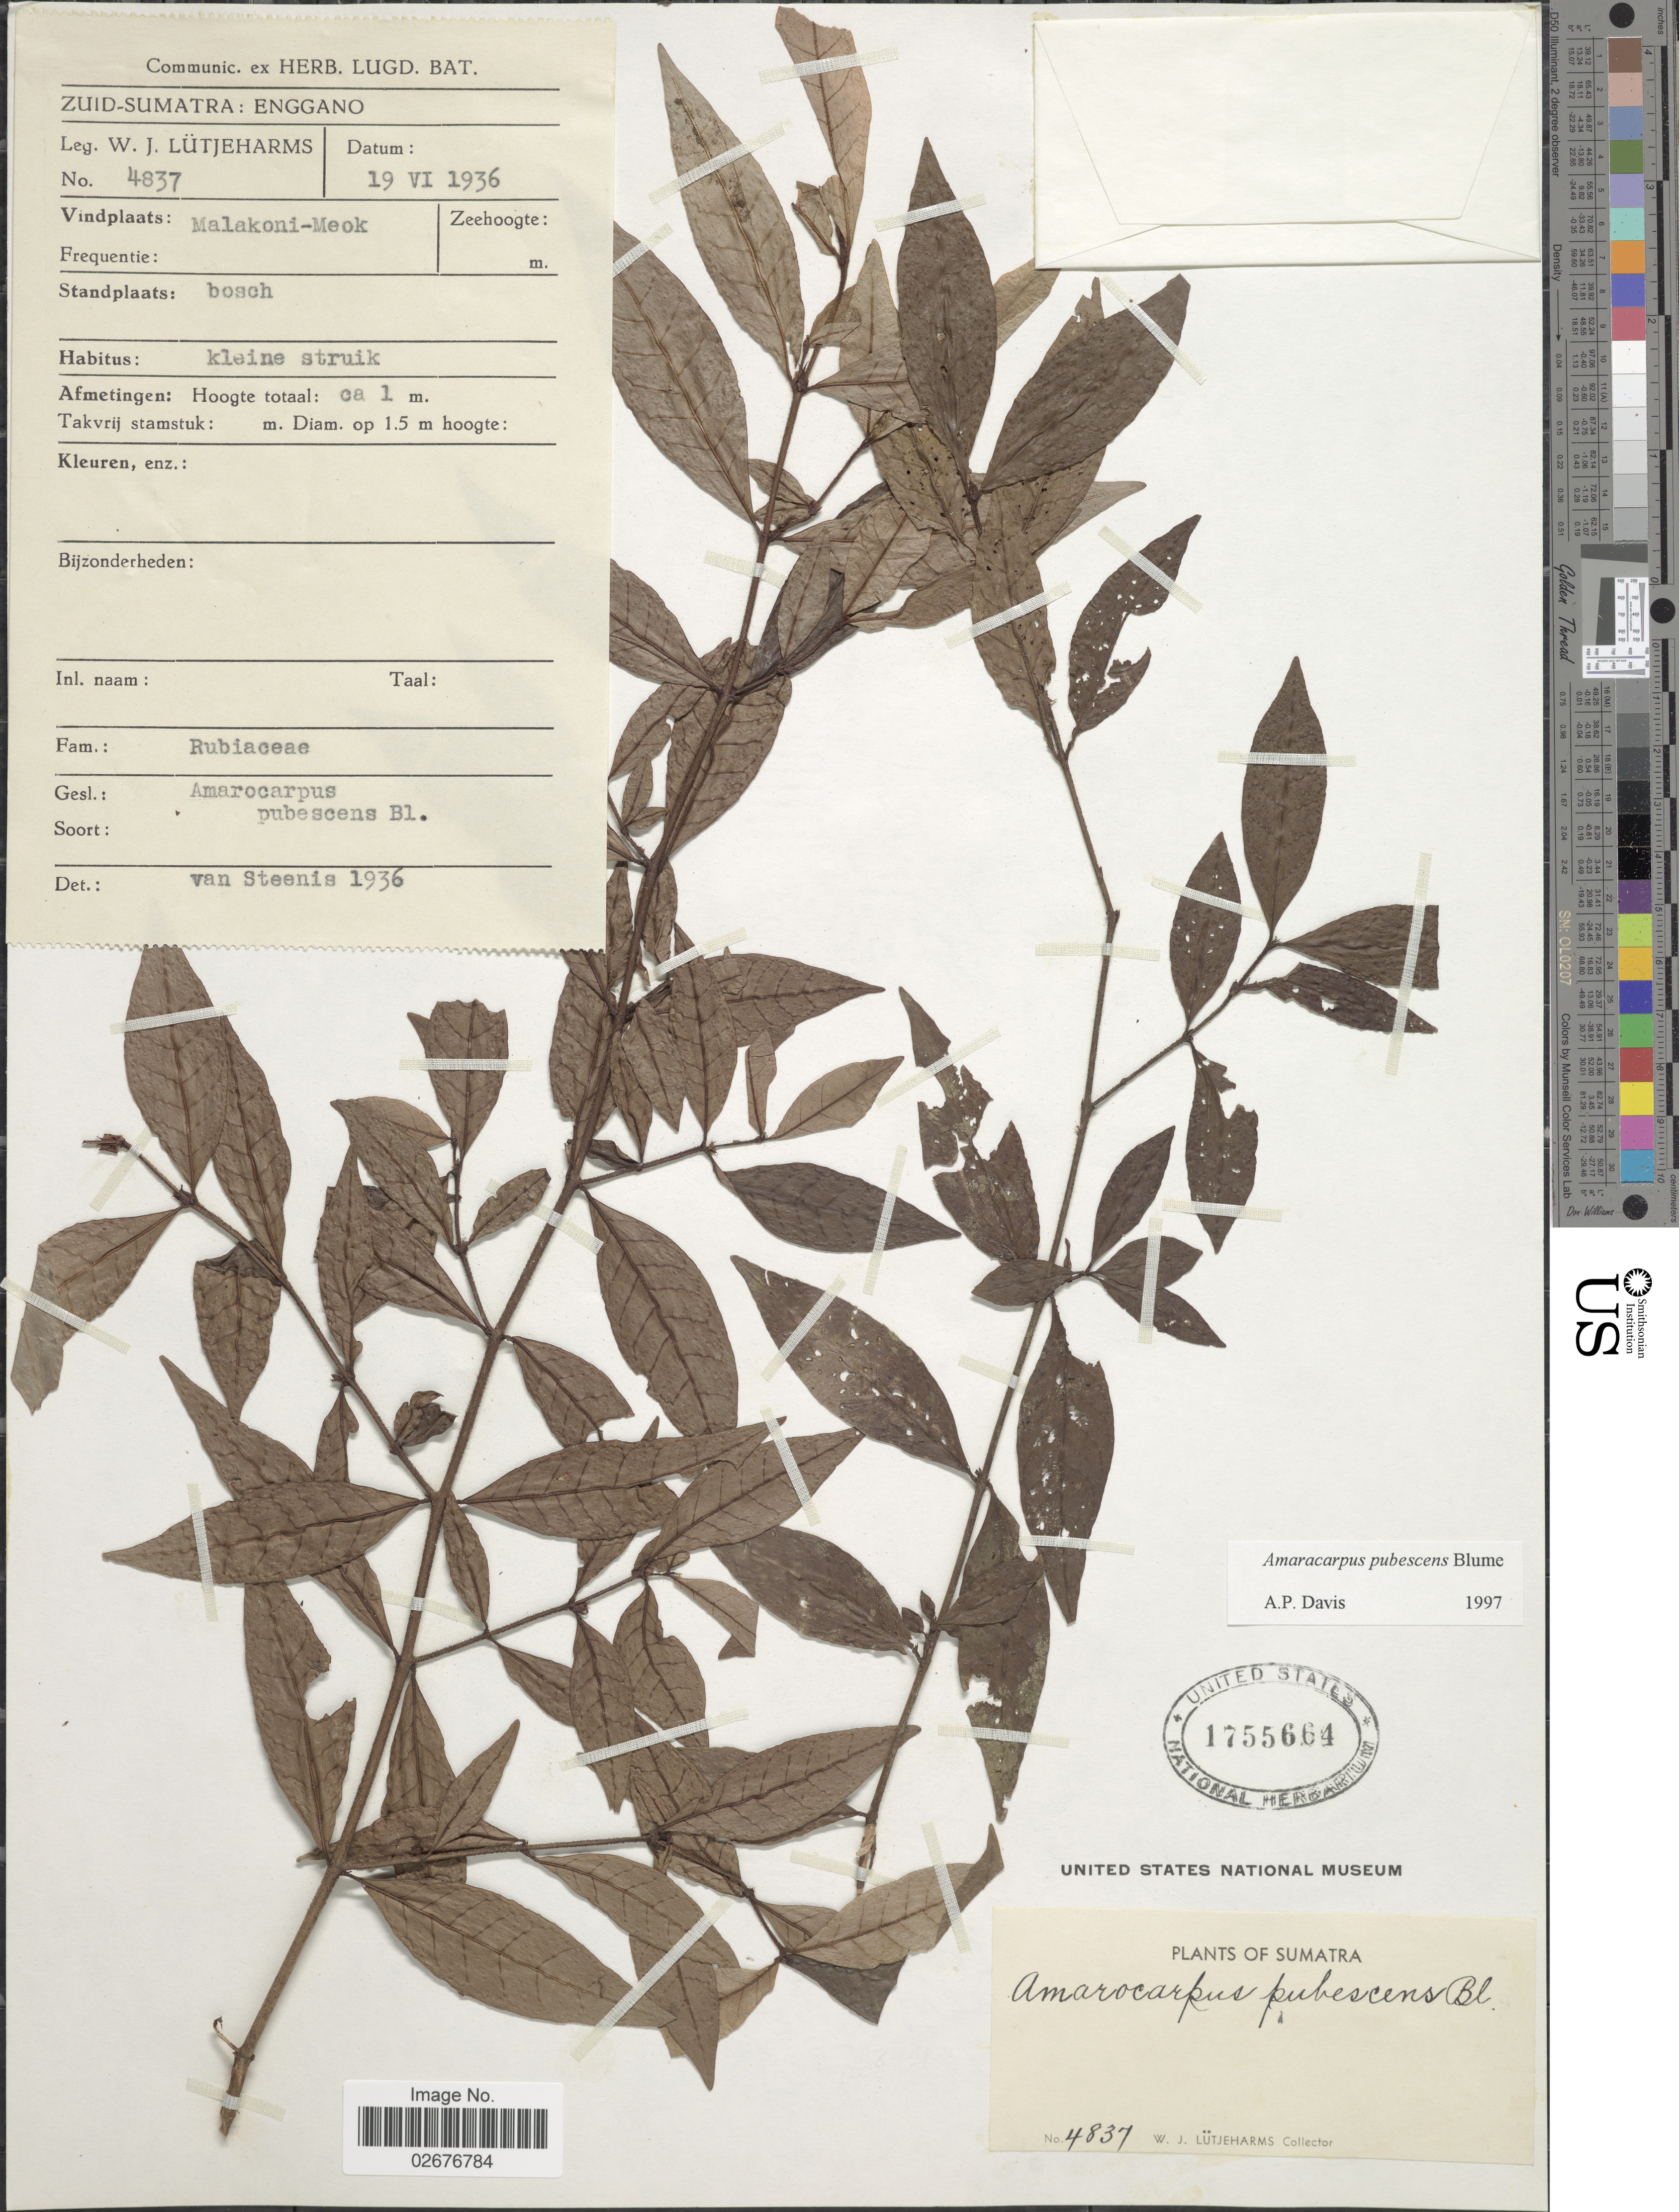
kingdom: Plantae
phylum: Tracheophyta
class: Magnoliopsida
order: Gentianales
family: Rubiaceae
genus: Amaracarpus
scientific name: Amaracarpus pubescens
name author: Blume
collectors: W. Lütjeharms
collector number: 4837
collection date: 1936-06-19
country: Indonesia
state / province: Sumatra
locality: Malakoni-Meok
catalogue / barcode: US 1755664